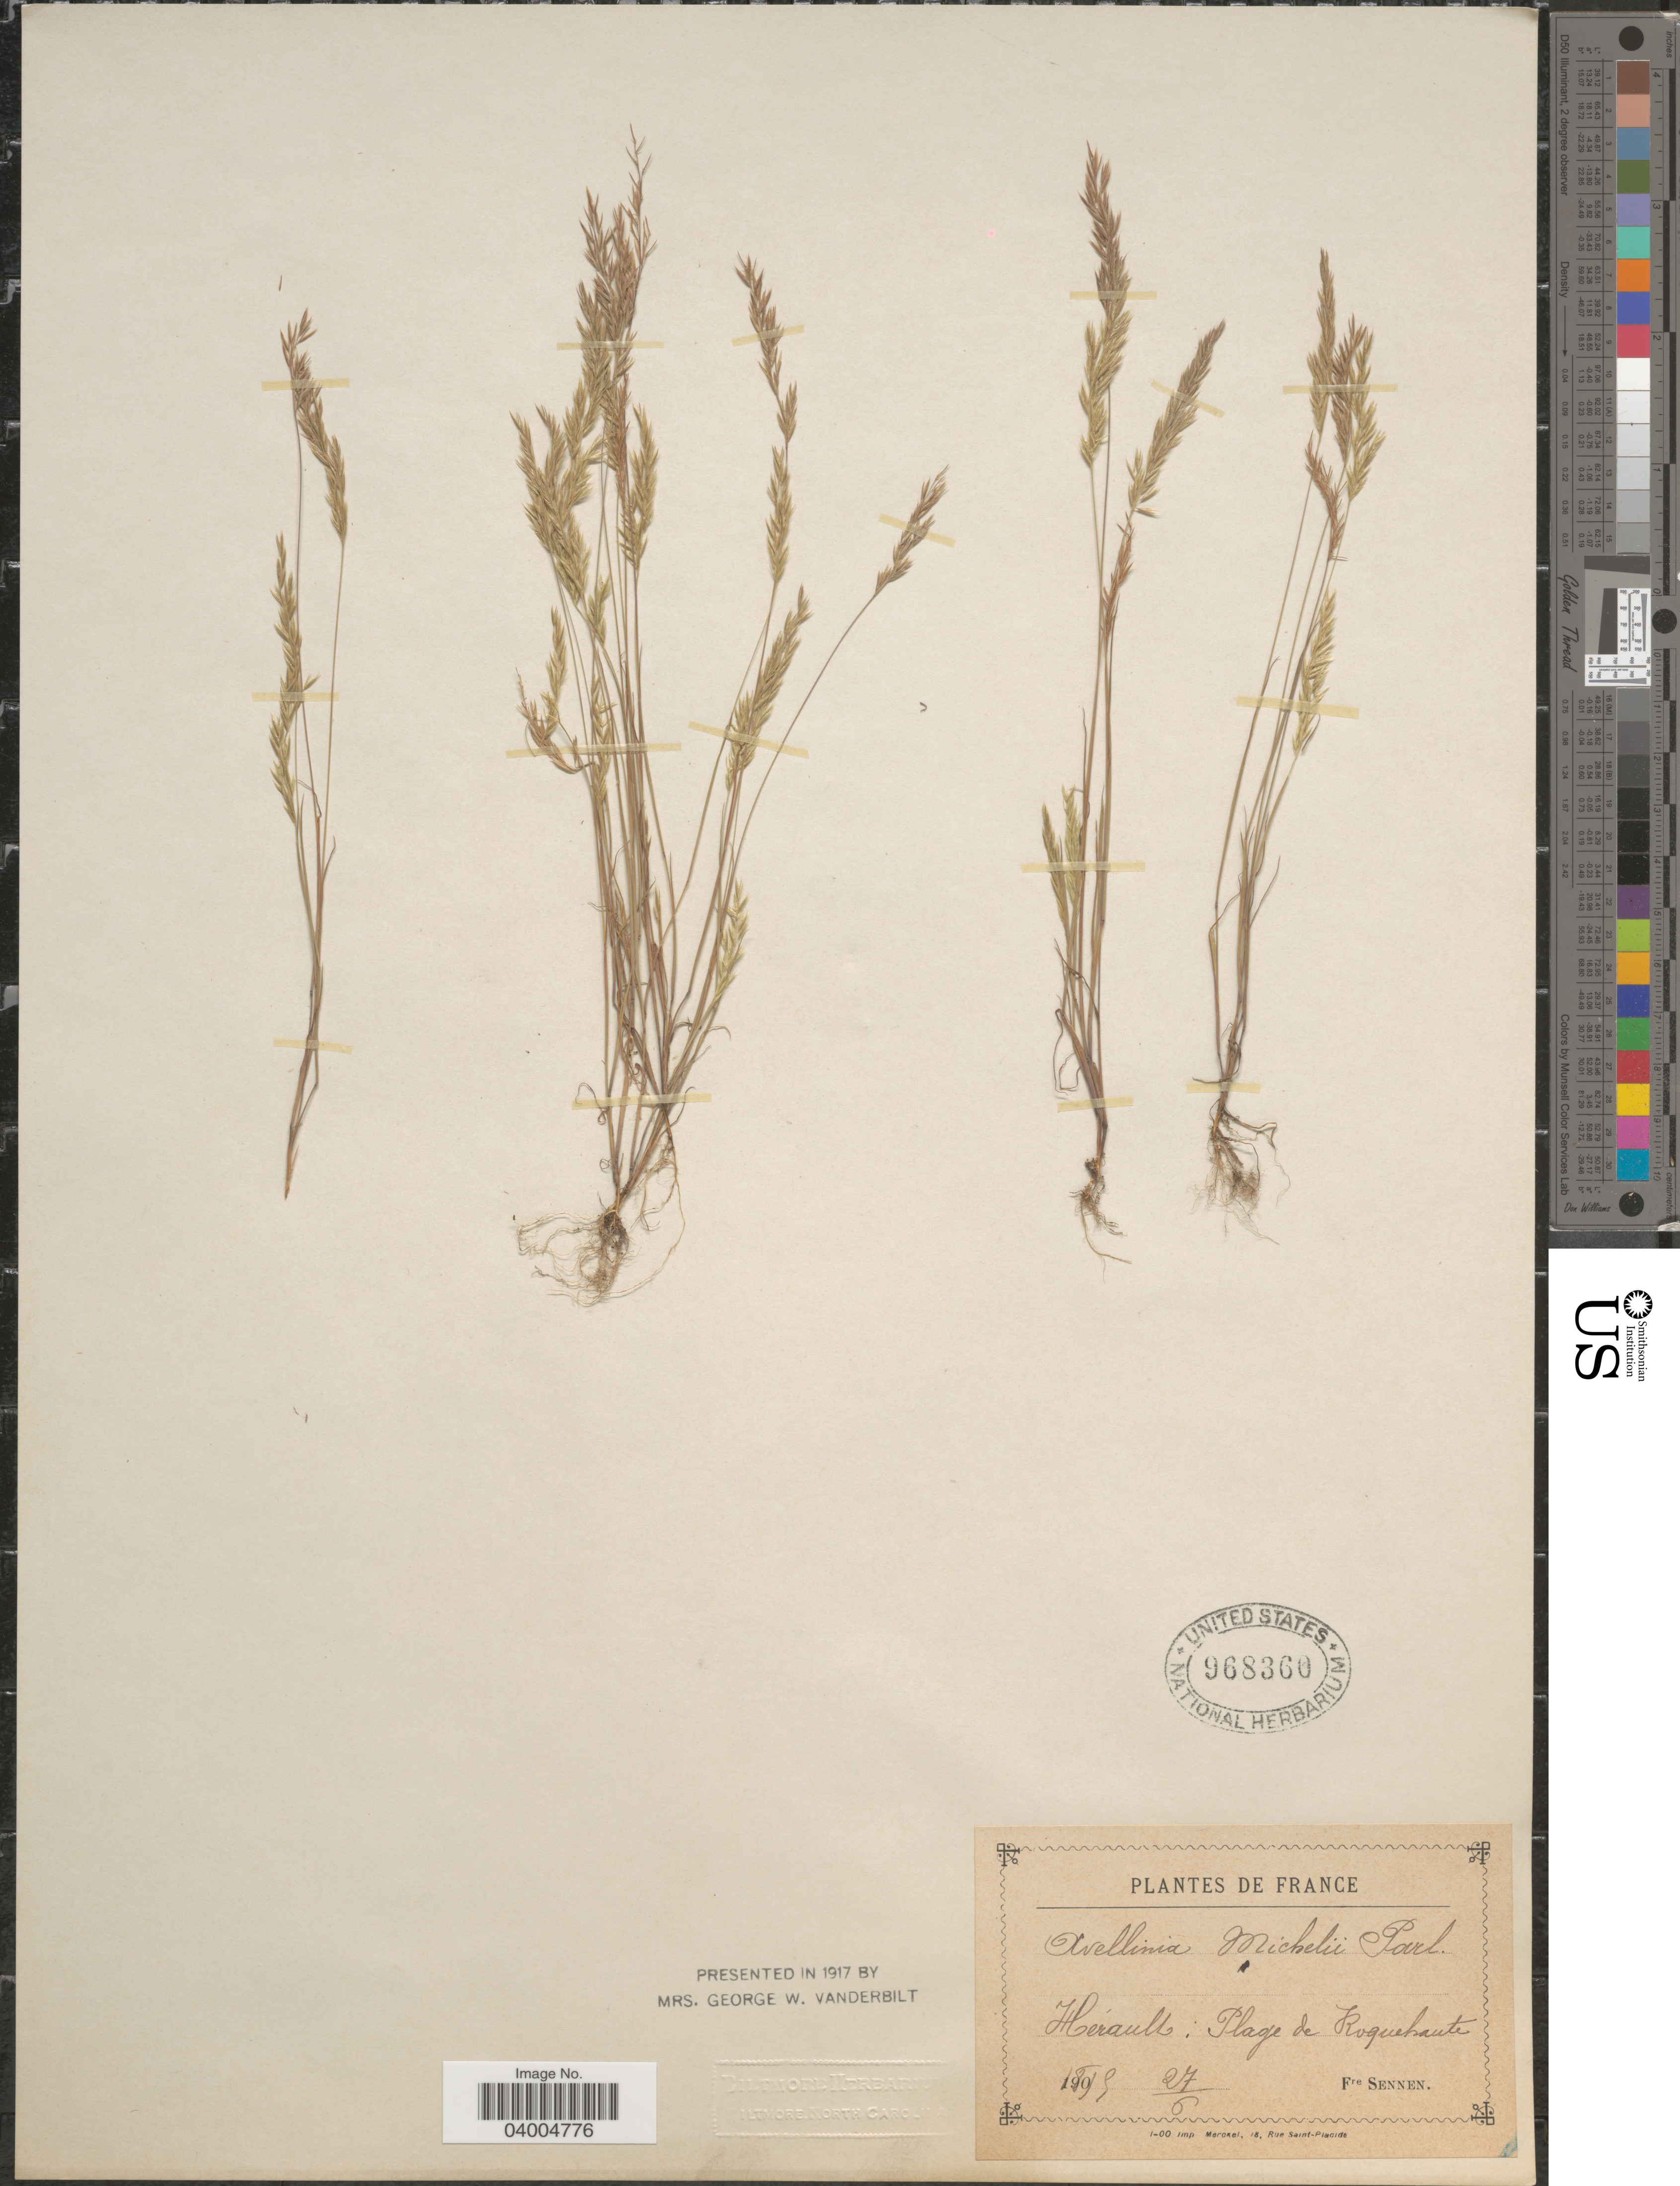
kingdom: Plantae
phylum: Tracheophyta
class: Liliopsida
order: Poales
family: Poaceae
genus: Avellinia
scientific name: Avellinia michelii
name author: (Savi) Parl.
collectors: E. Sennen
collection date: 1895-06-27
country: France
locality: Hérault: Plage de Roquehaute.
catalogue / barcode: US 968360